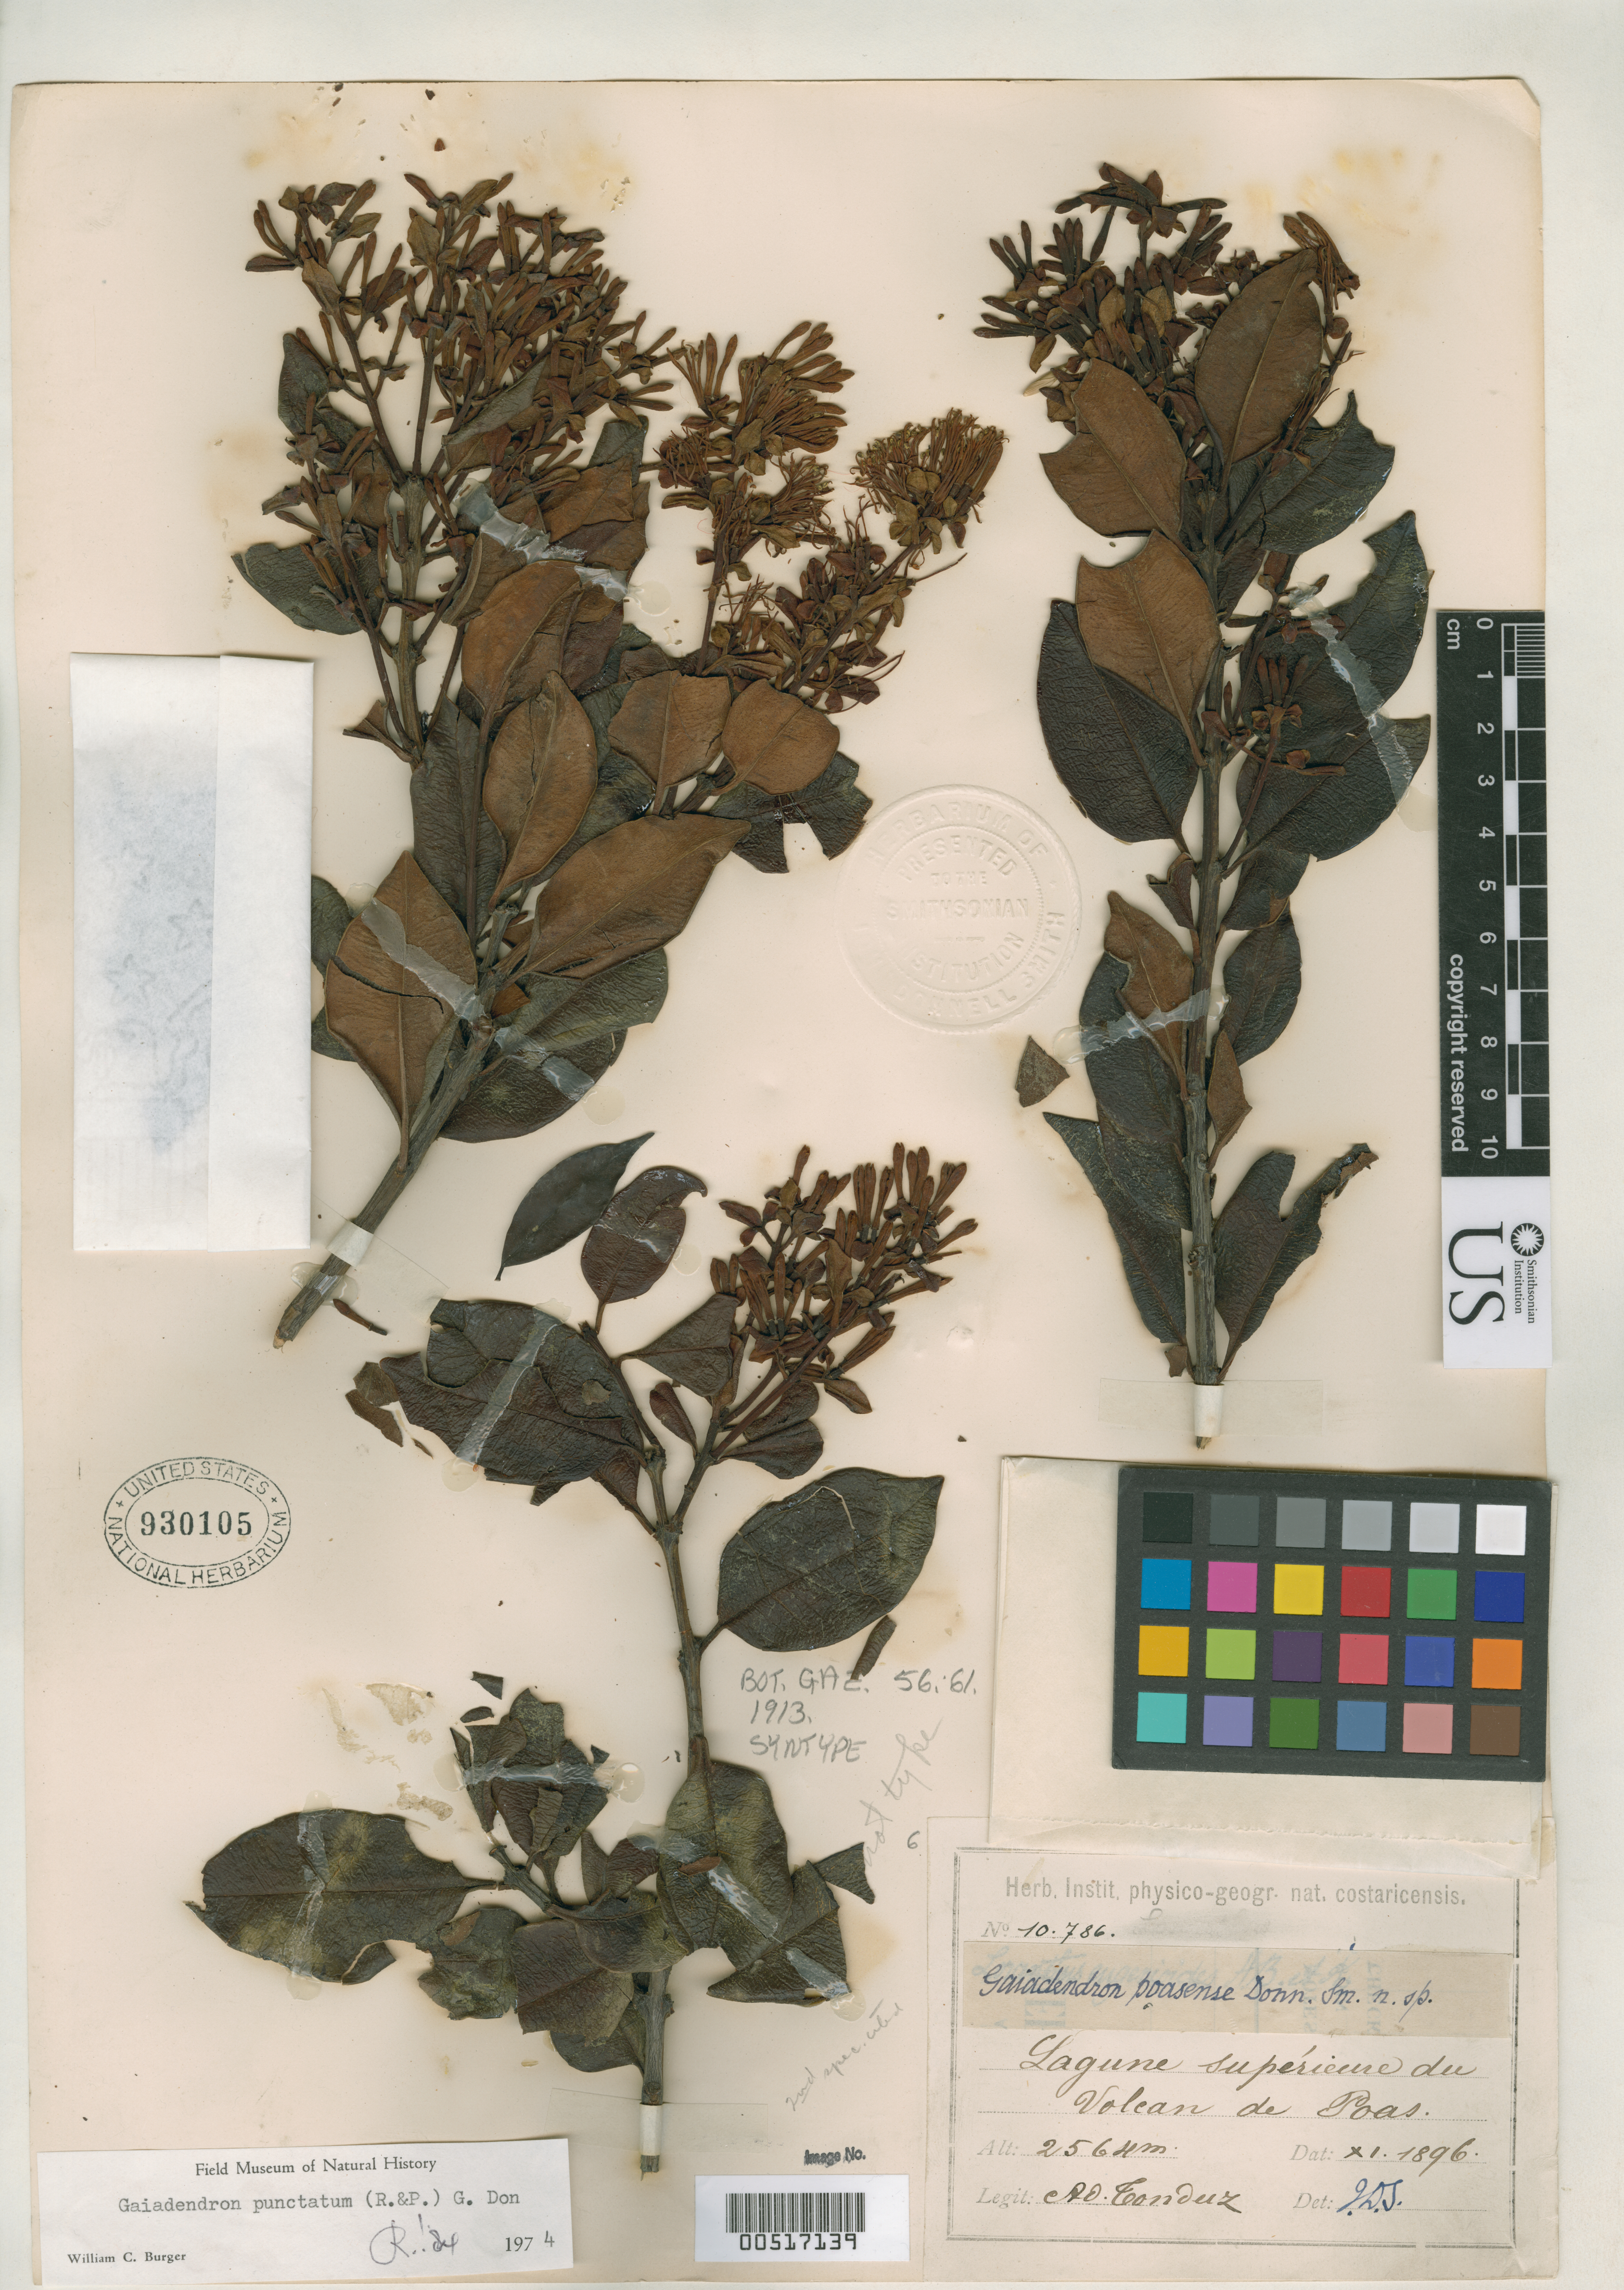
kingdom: Plantae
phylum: Tracheophyta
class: Magnoliopsida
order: Santalales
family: Loranthaceae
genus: Gaiadendron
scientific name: Gaiadendron poasense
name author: Donn. Sm.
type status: Syntype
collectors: A. Tonduz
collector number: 10786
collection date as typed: Nov 1896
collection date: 1896-11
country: Costa Rica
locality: Laguna Superieure du Volcan de Poás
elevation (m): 256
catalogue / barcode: US 930105